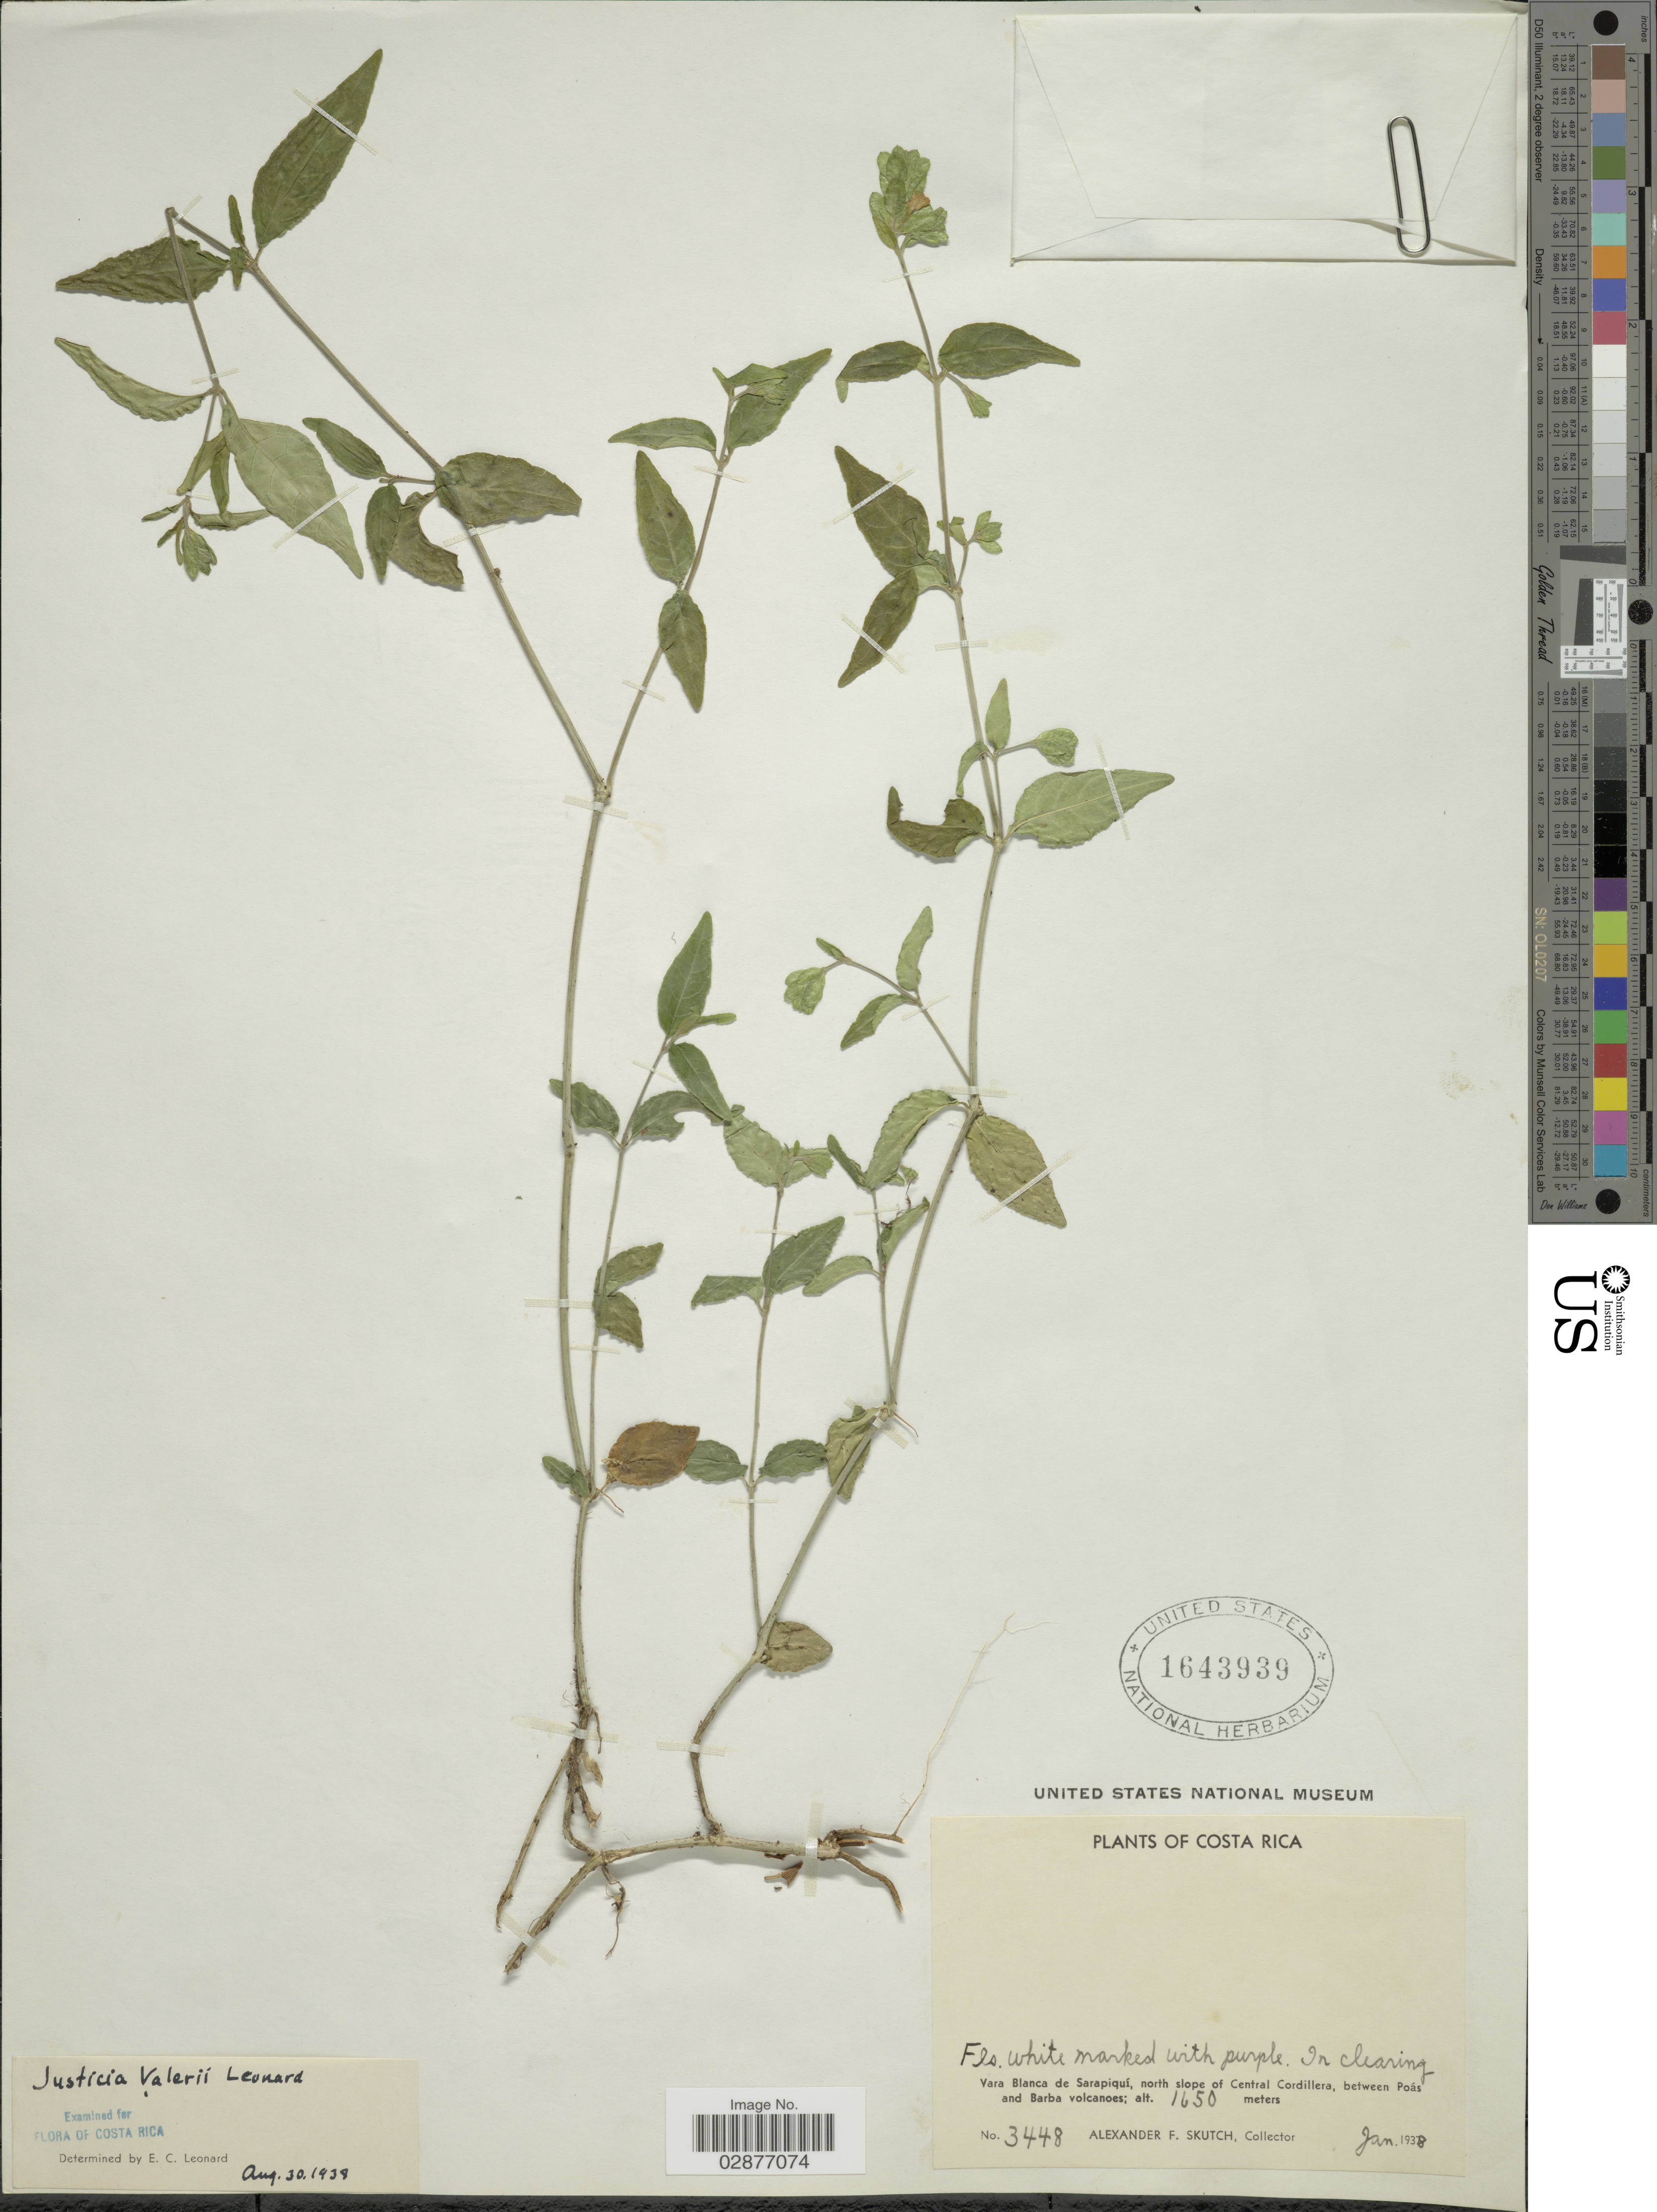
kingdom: Plantae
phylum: Tracheophyta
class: Magnoliopsida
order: Lamiales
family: Acanthaceae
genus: Justicia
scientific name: Justicia valerioi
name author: Leonard in Standl.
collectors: A. F. Skutch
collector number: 3448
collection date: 1938-01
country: Costa Rica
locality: Vara Blanca de Sarapiquí, north slope of Central Cordillera, between Poás and Barba volcanoes.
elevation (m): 1650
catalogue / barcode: US 1643939